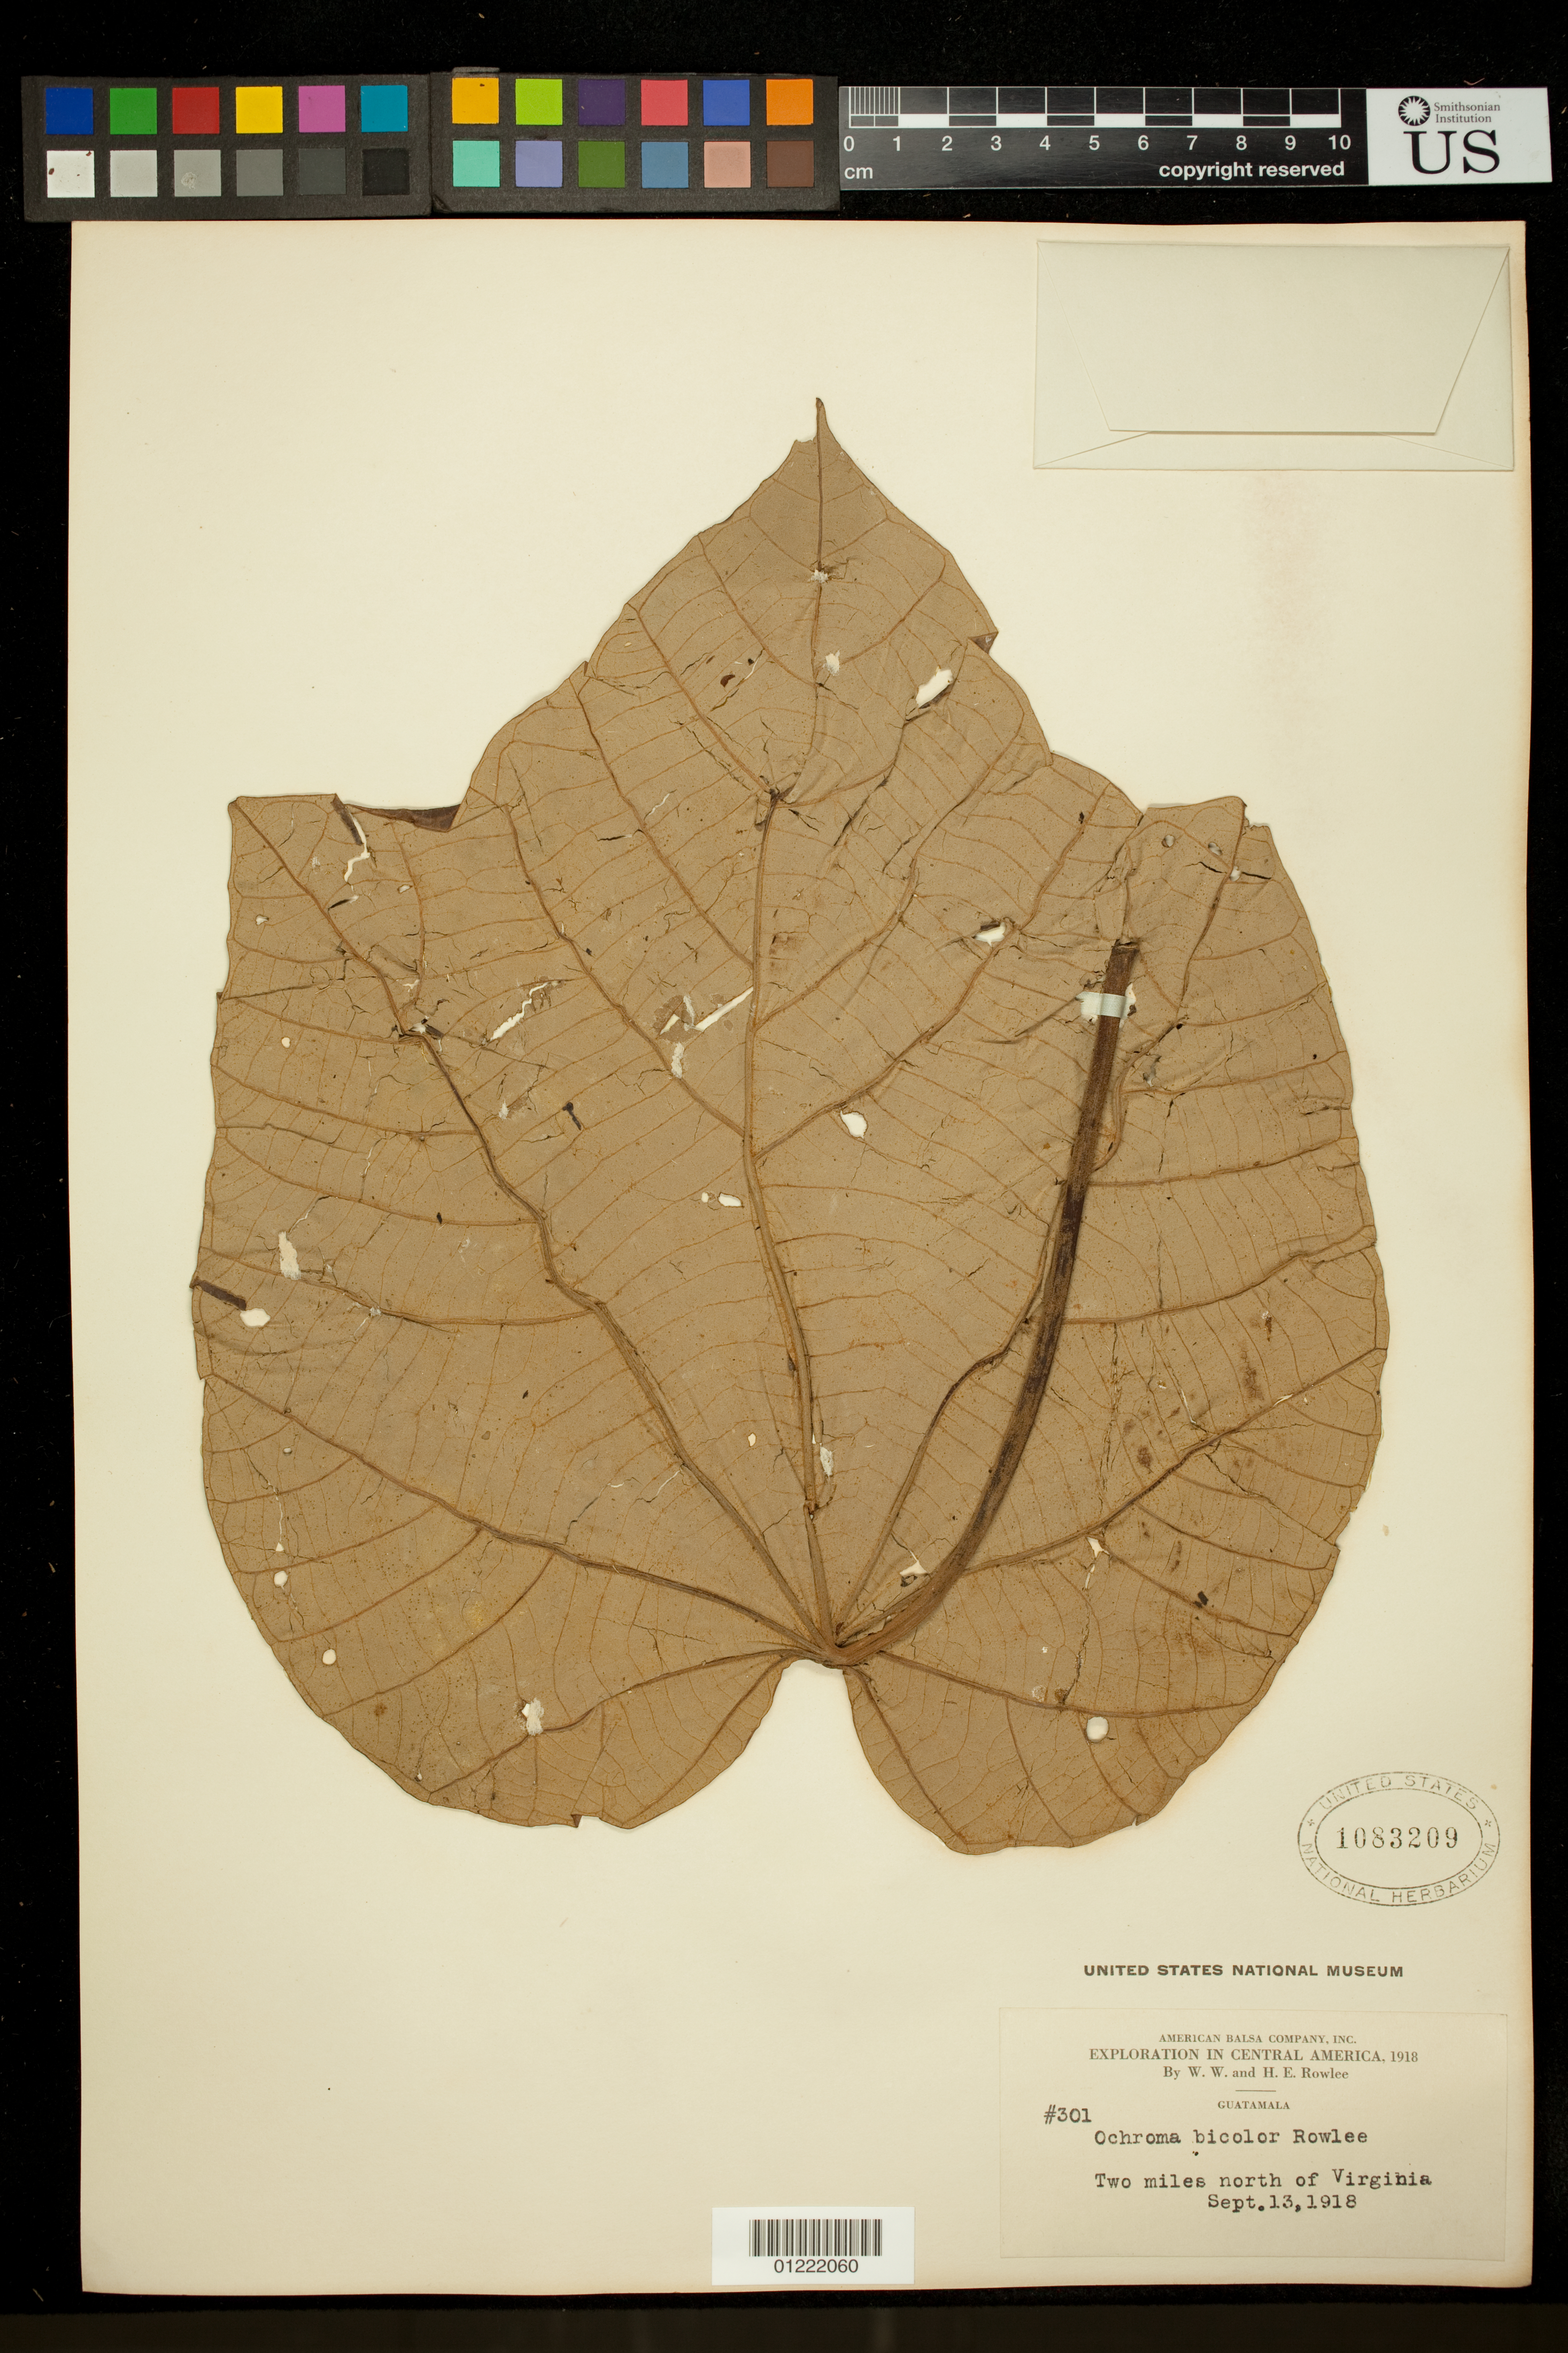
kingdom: Plantae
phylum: Tracheophyta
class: Magnoliopsida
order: Malvales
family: Malvaceae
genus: Ochroma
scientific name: Ochroma pyramidale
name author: (Cav. ex Lam.) Urb.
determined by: Dorr, L. J., (BOT), Smithsonian Institution - National Museum of Natural History (UNITED STATES)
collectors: W. W. Rowlee & H. E. Rowlee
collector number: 301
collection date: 1918-09-13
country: Guatemala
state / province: Izabal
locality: Two miles north of Virginia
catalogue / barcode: US 1083209